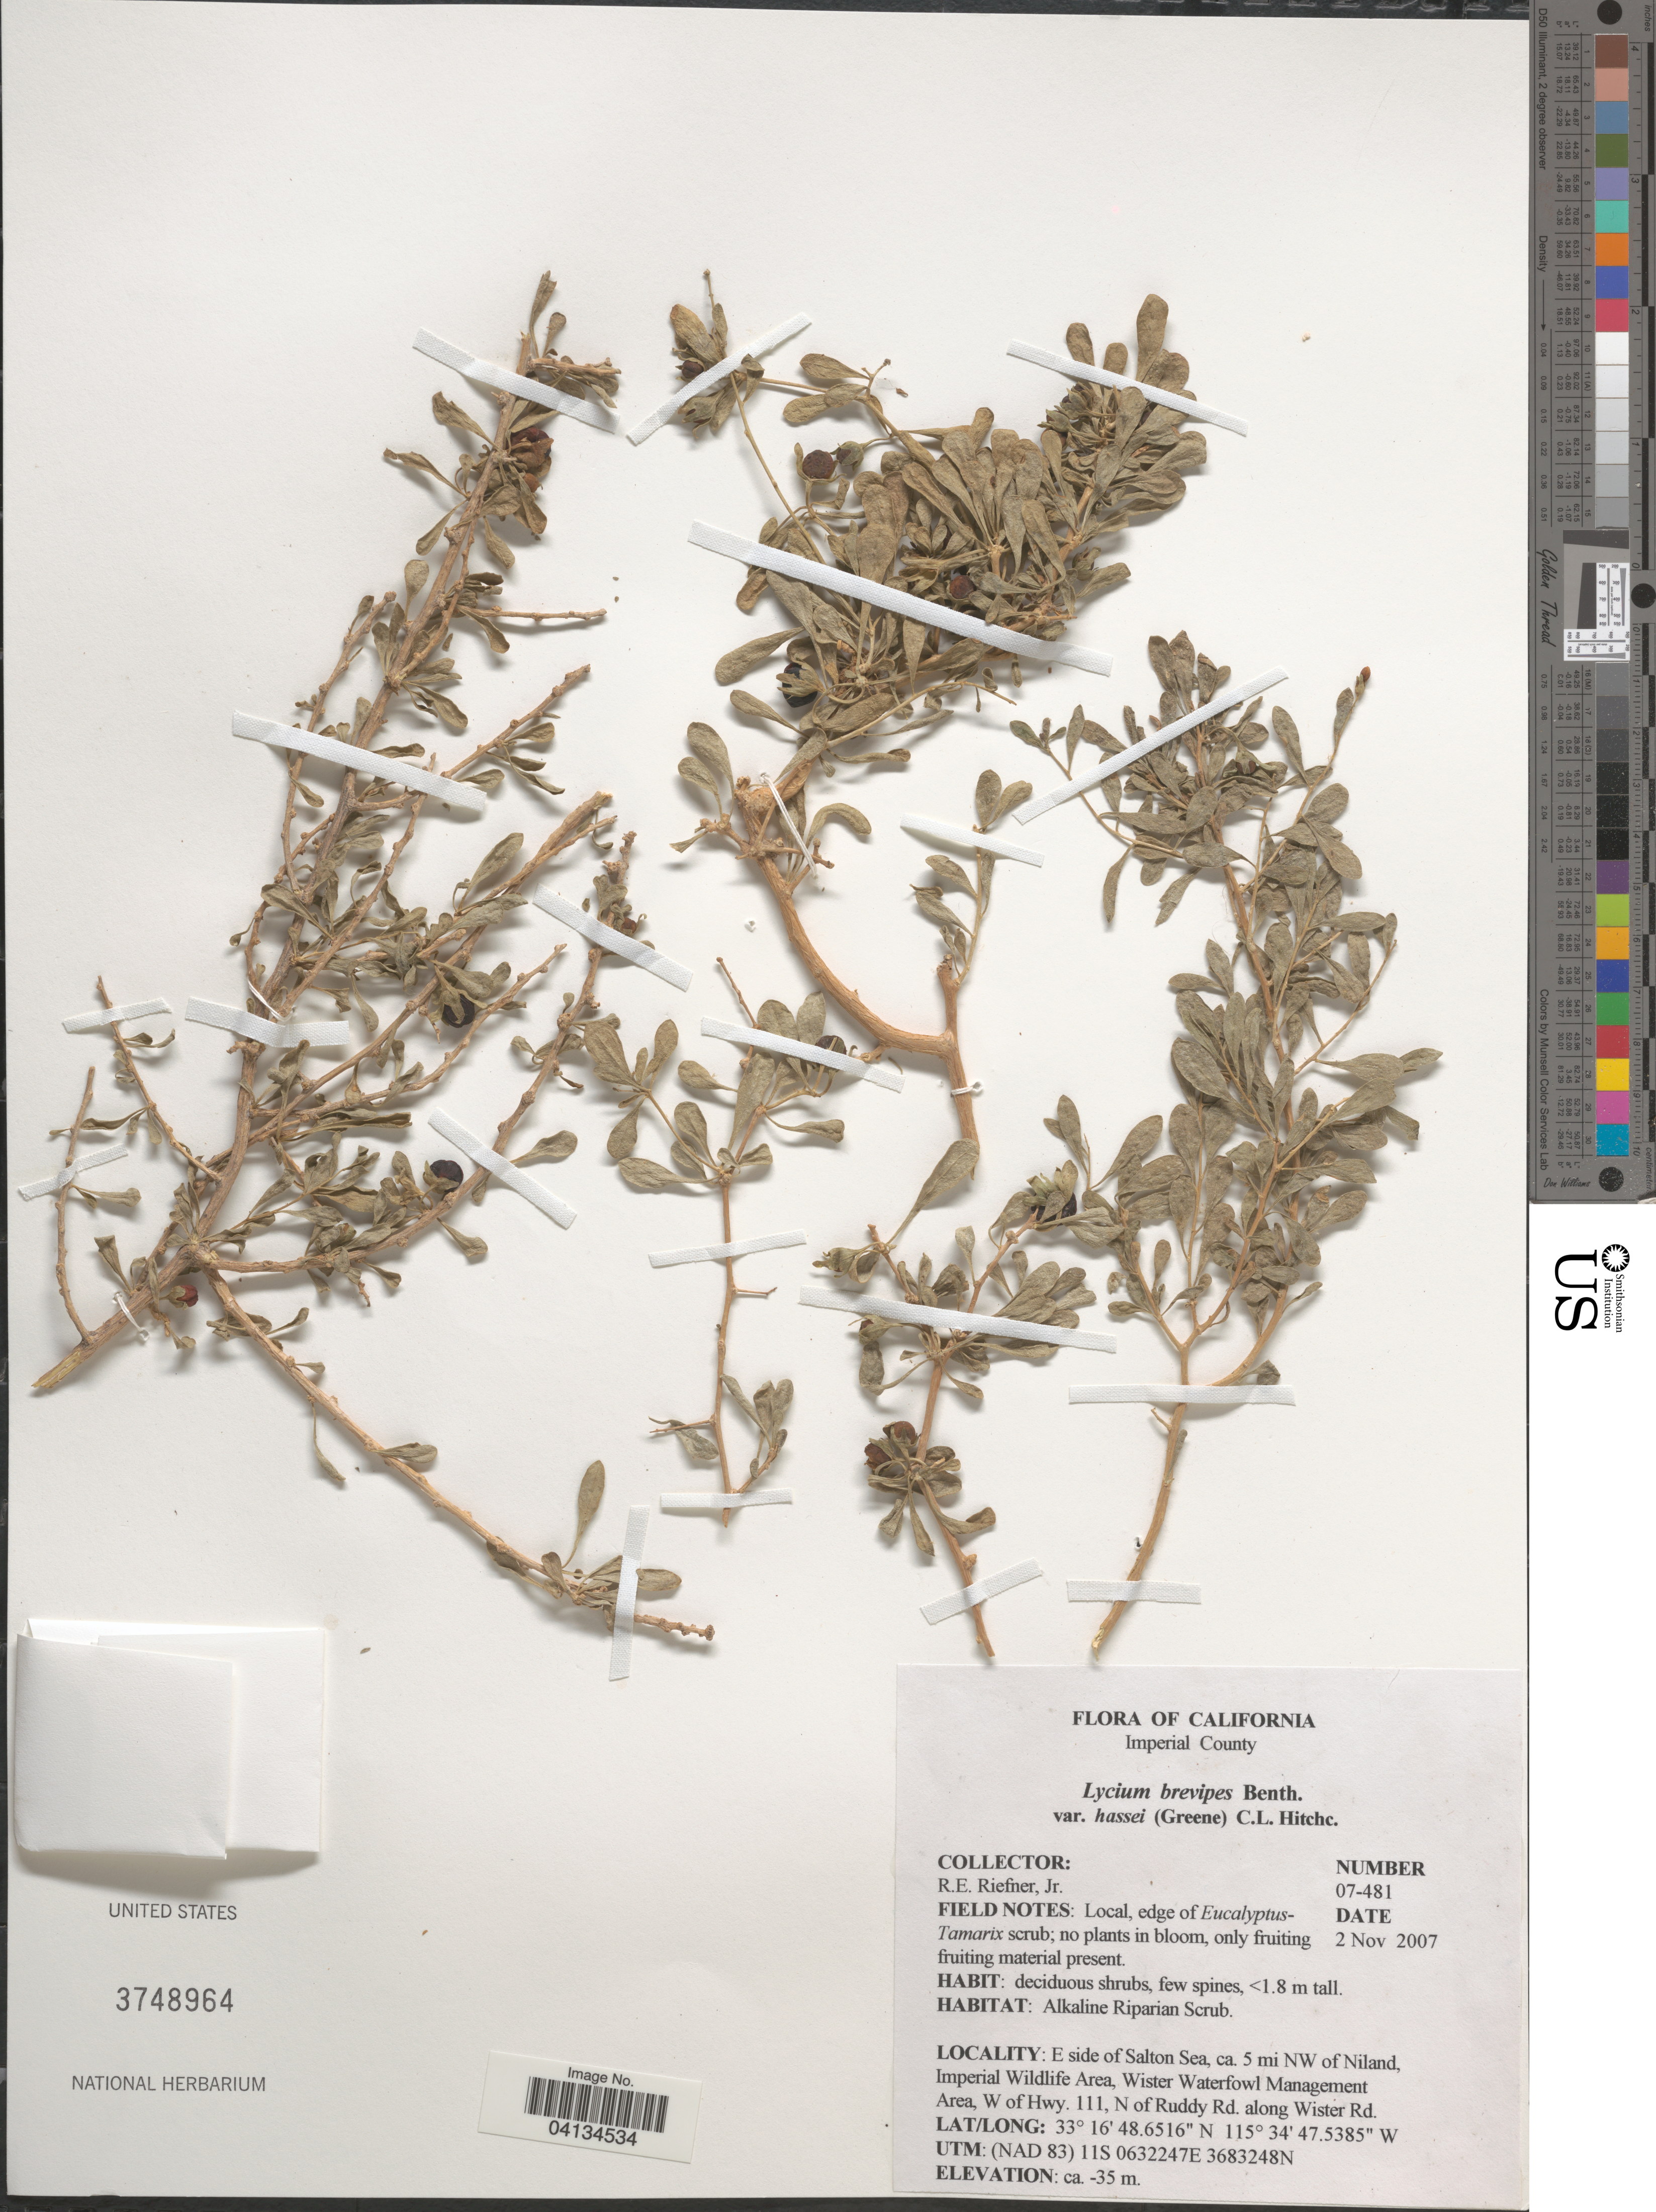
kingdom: Plantae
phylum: Tracheophyta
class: Magnoliopsida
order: Solanales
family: Solanaceae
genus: Lycium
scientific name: Lycium brevipes var. hassei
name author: (Greene) C.L. Hitchc.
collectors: R. Riefner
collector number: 07-481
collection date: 2007-11-02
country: United States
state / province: California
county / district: Imperial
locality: Imperial County. Alkaline Riparian Scrub. E side of Salton Sea, ca. 5 mi NW of Niland, Imperial Wildlife Area, Wister Waterfowl Management Area, W of Hwy. 111, N of Ruddy Rd. along Wister Rd. UTM: (NAD 83) 11S 0632247E 3683248N.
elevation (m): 35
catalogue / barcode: US 3748964